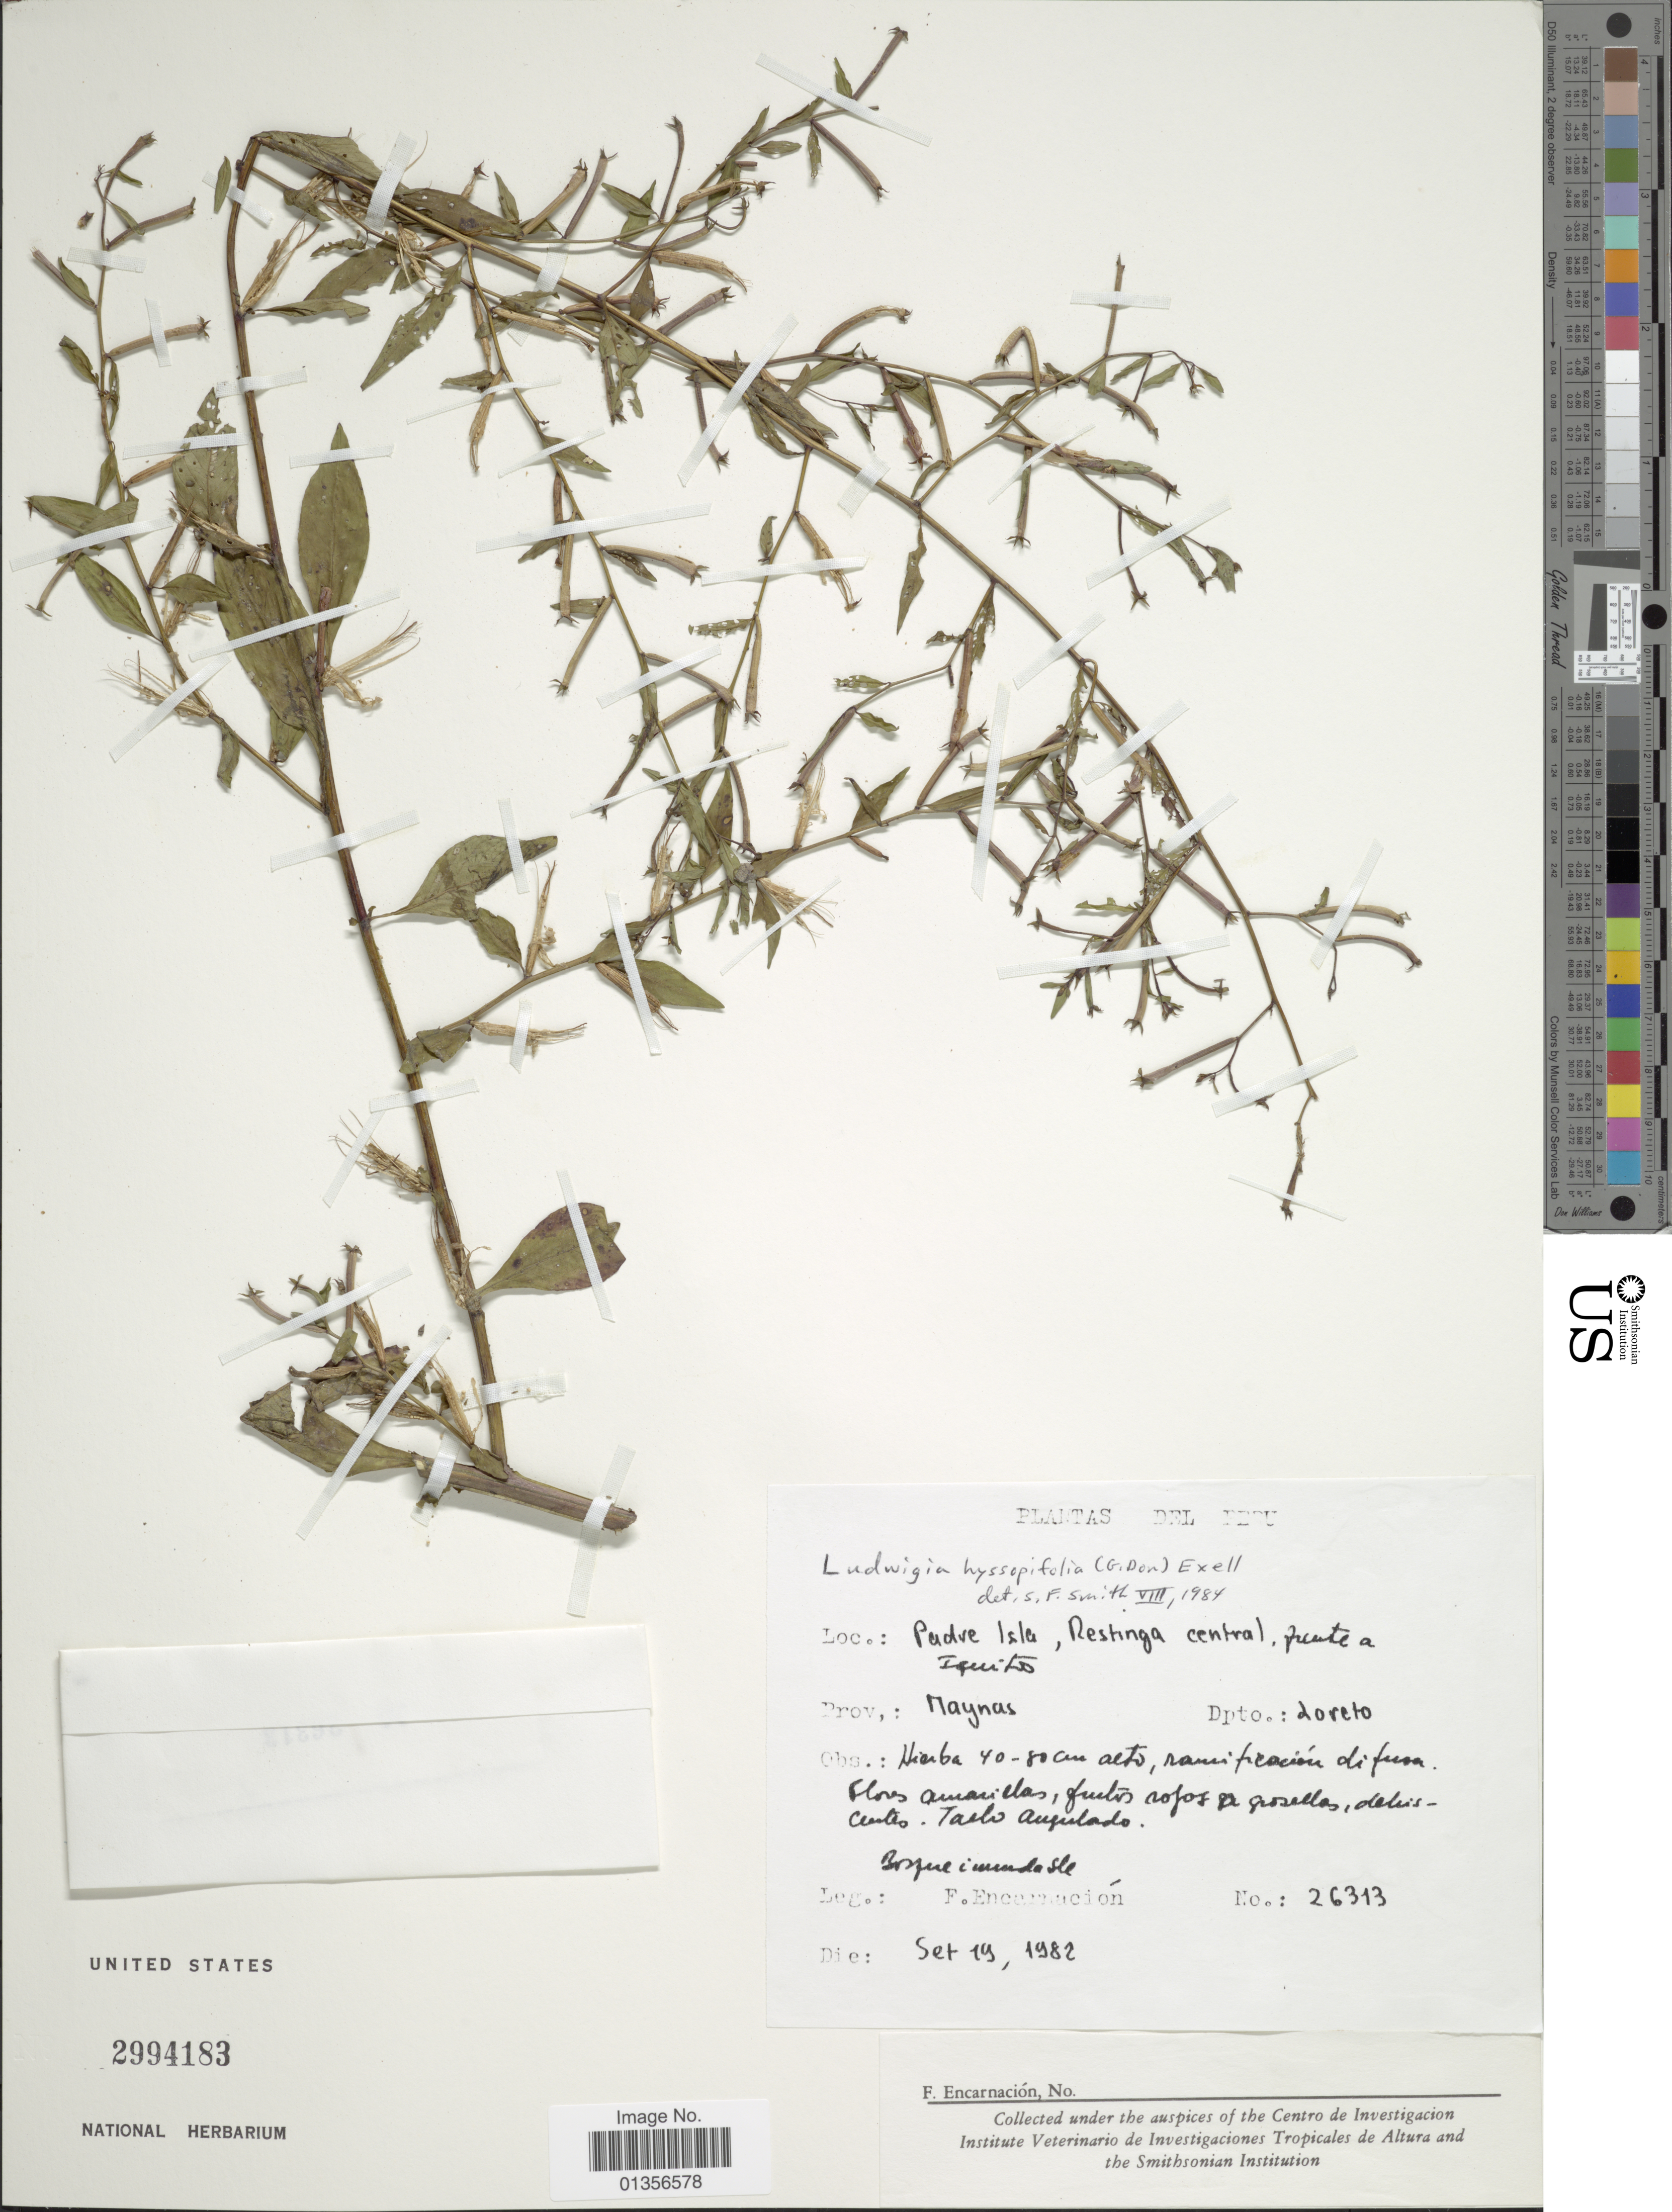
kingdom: Plantae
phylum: Tracheophyta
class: Magnoliopsida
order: Myrtales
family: Onagraceae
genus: Ludwigia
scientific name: Ludwigia hyssopifolia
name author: (G. Don) Exell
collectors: F. Encarnación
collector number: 26313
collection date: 1982-09-19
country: Peru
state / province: Loreto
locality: Padre Isla, Restinga central, frente a Iquitos, Prov. Maynas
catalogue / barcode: US 2994183